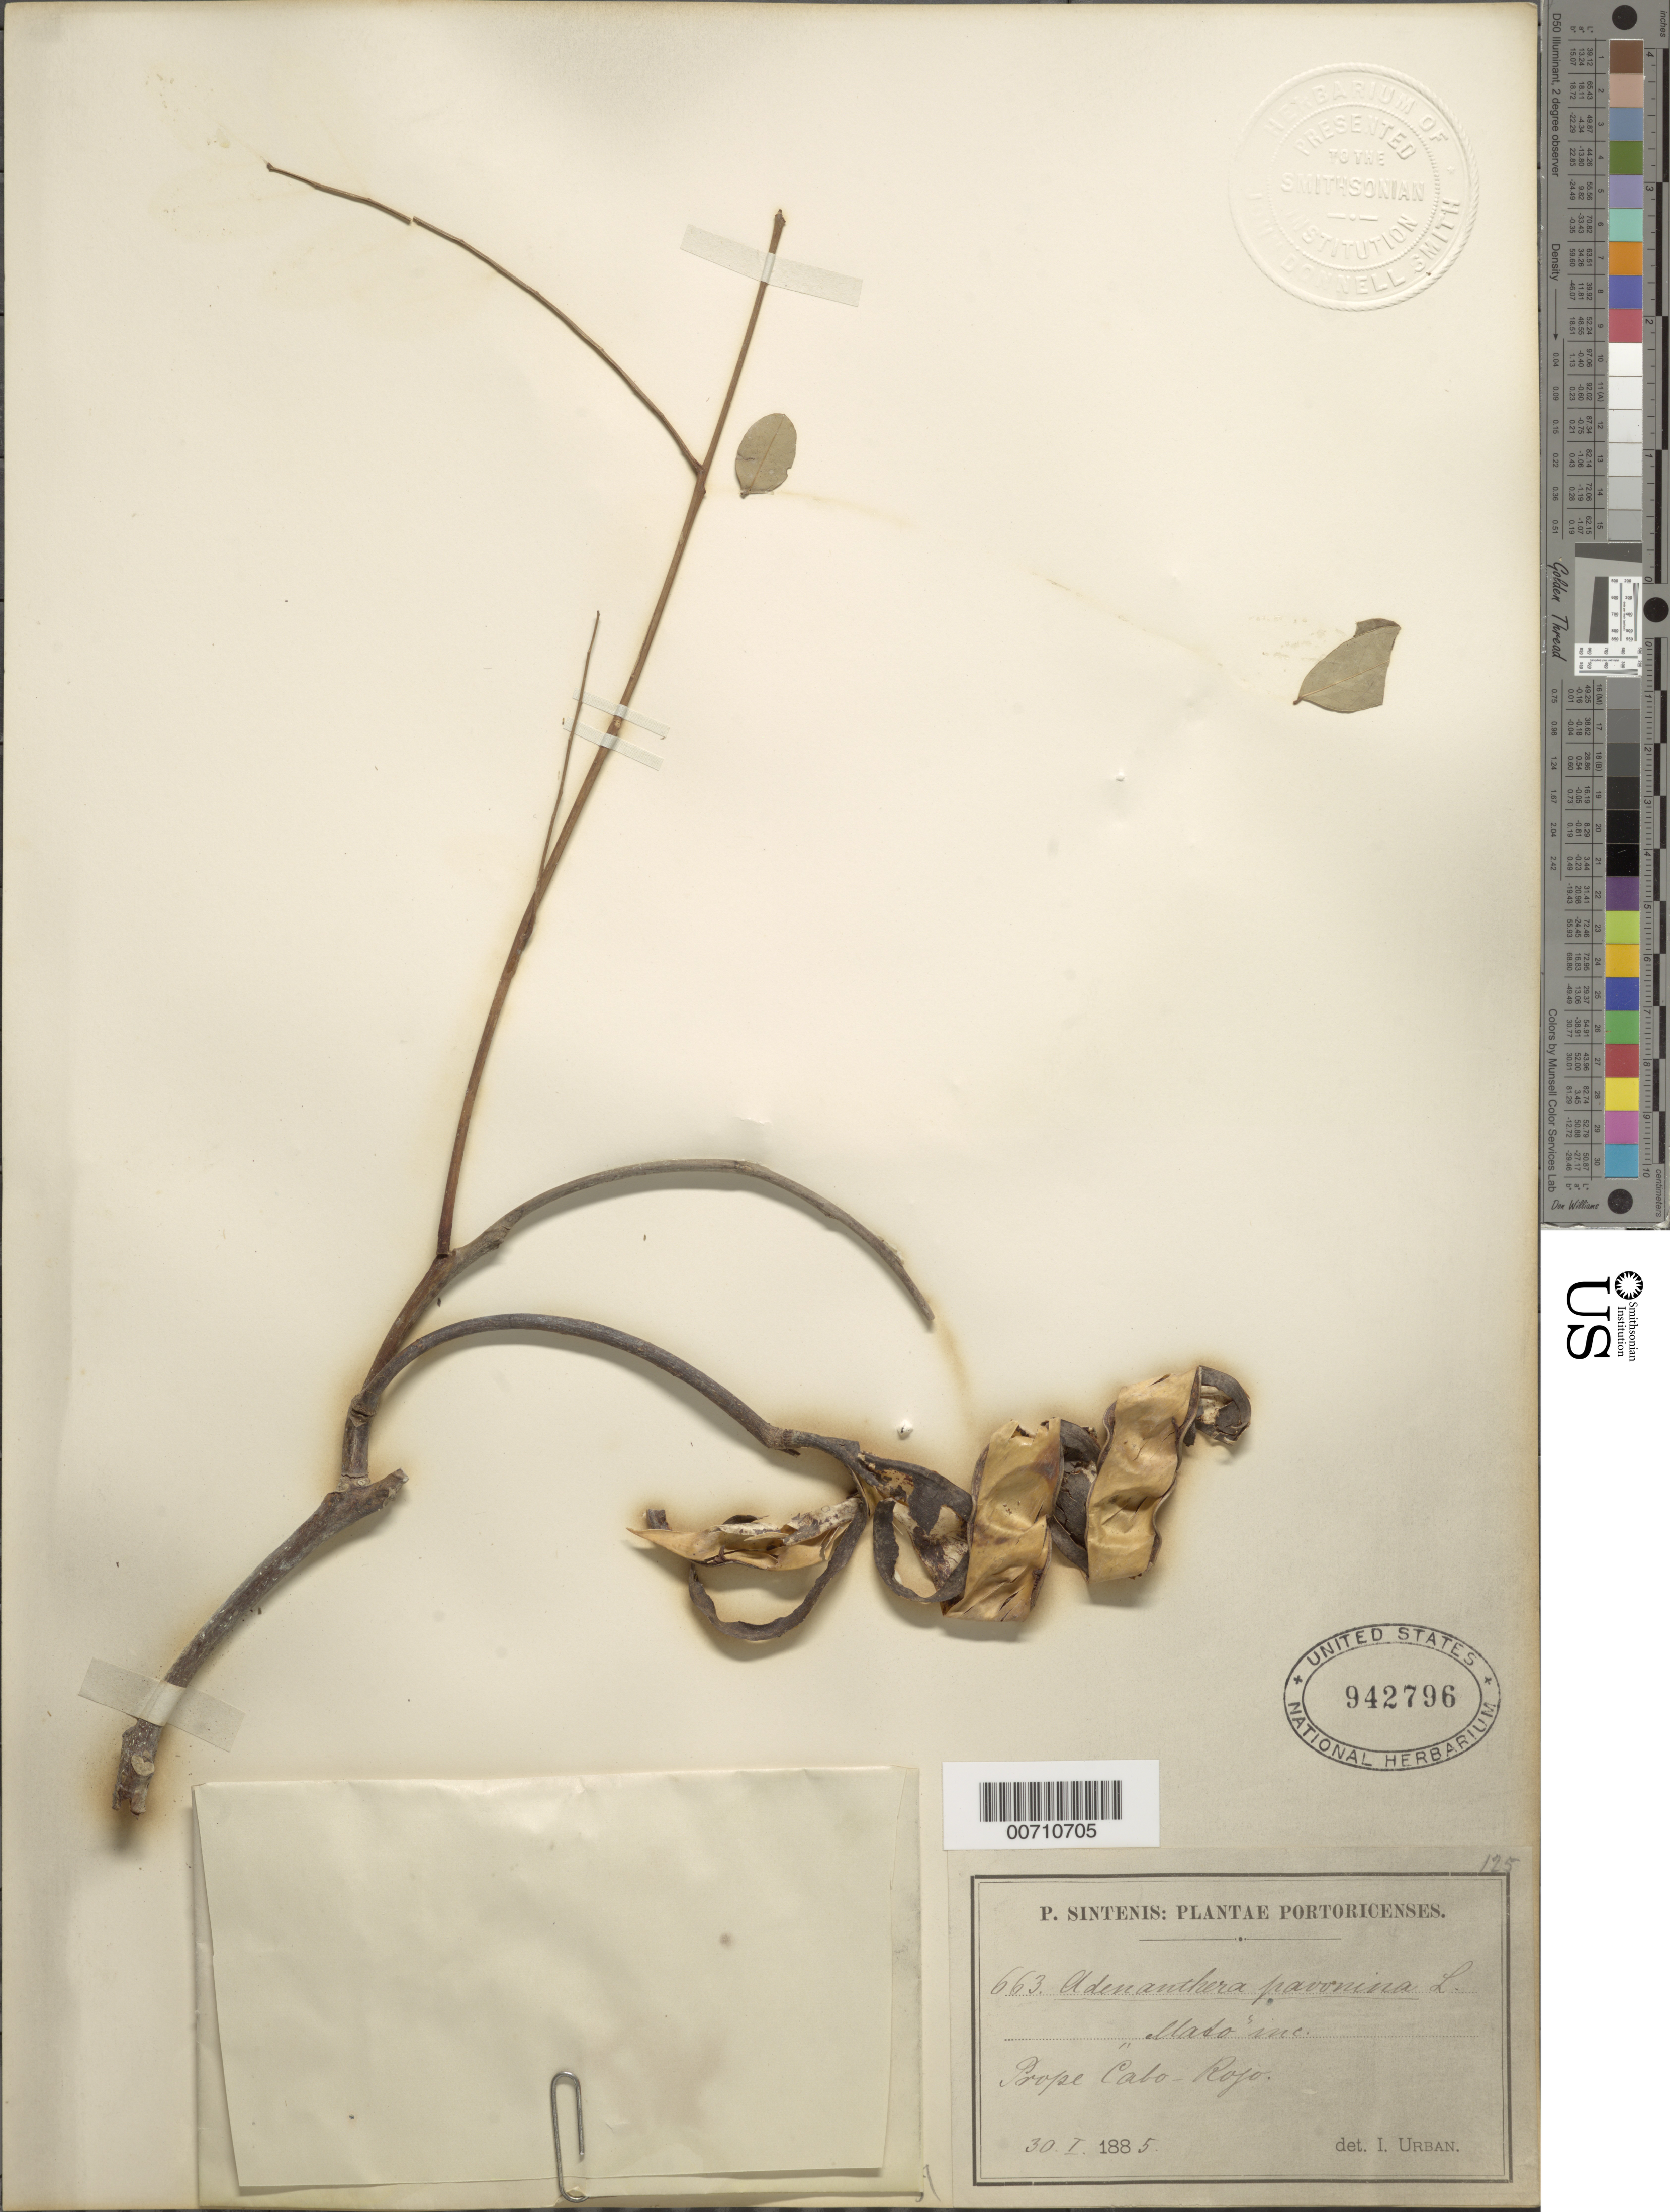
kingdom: Plantae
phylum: Tracheophyta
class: Magnoliopsida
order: Fabales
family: Fabaceae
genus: Adenanthera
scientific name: Adenanthera pavonina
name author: L.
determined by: Urban, Ignatz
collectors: P. Sintenis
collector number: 663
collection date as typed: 30 Jan 1885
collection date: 1885-01-30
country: Puerto Rico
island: Greater Antilles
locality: Prope Cabo-Rojo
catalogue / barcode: US 942796